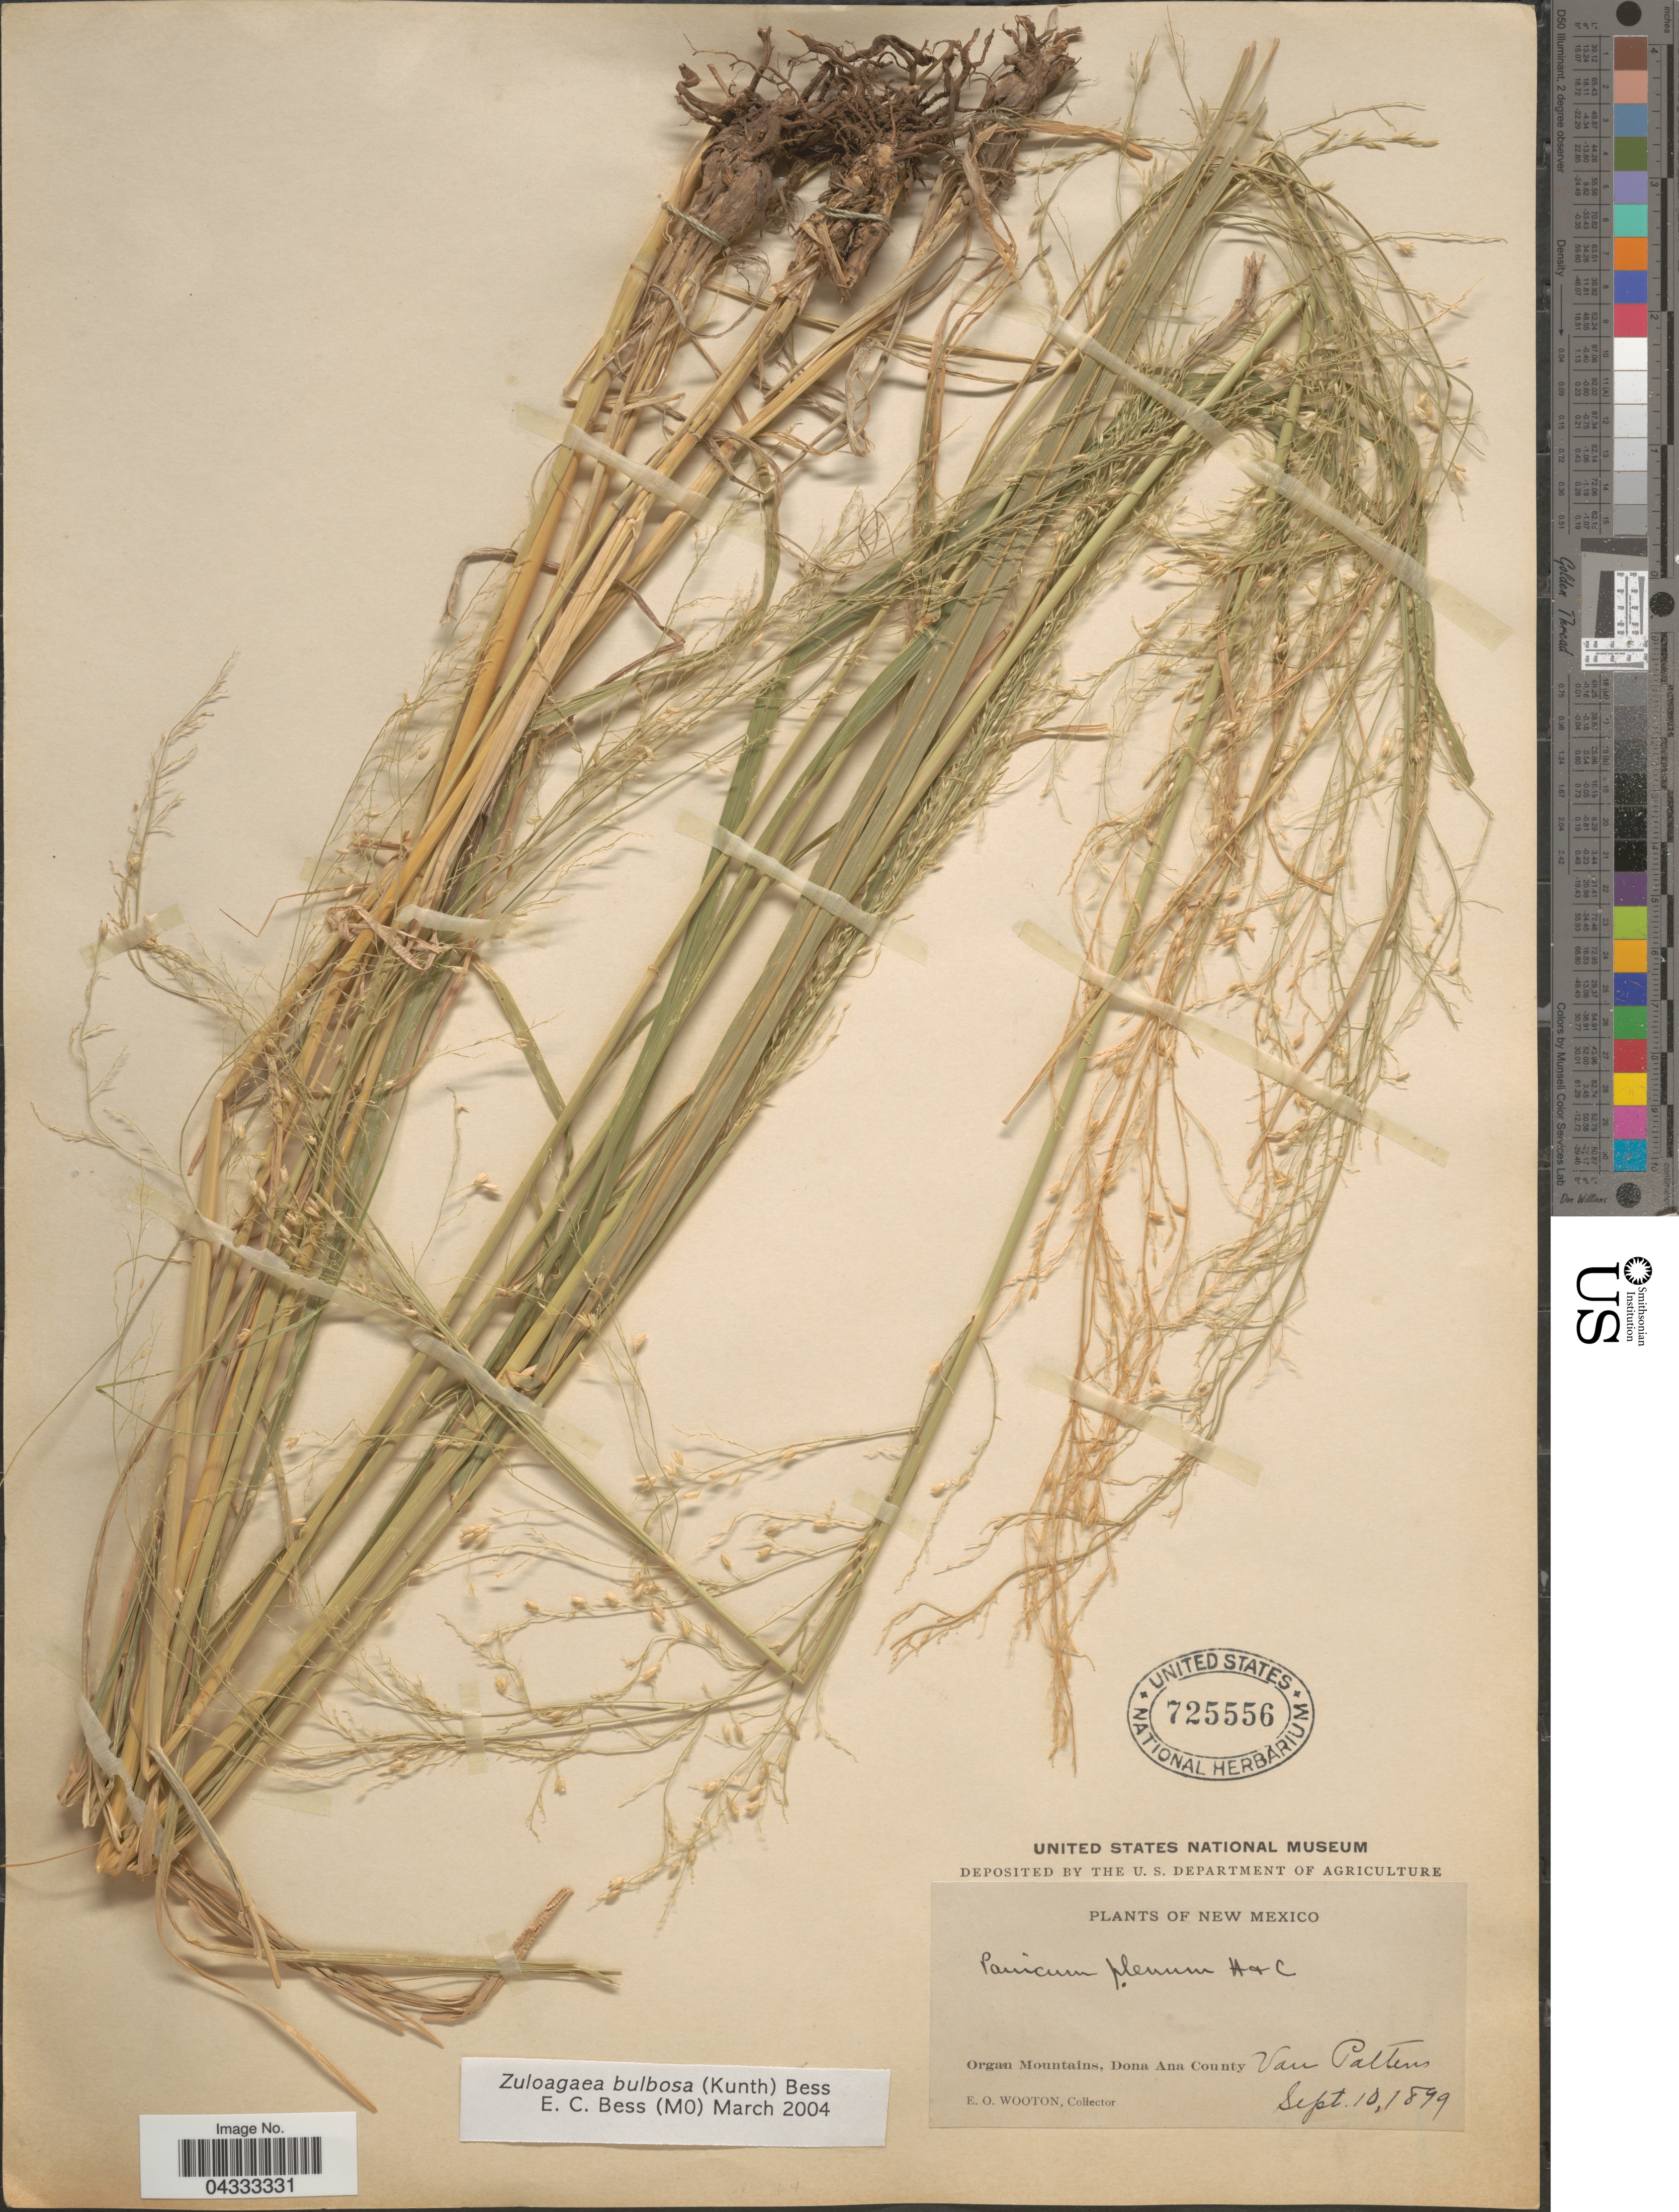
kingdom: Plantae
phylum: Tracheophyta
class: Liliopsida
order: Poales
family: Poaceae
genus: Zuloagaea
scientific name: Zuloagaea bulbosa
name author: (Kunth) E. Bess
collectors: E. O. Wooton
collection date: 1899-09-10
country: United States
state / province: New Mexico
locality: Organ Mountains, Dona Ana County. Van Pattens.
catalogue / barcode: US 725556